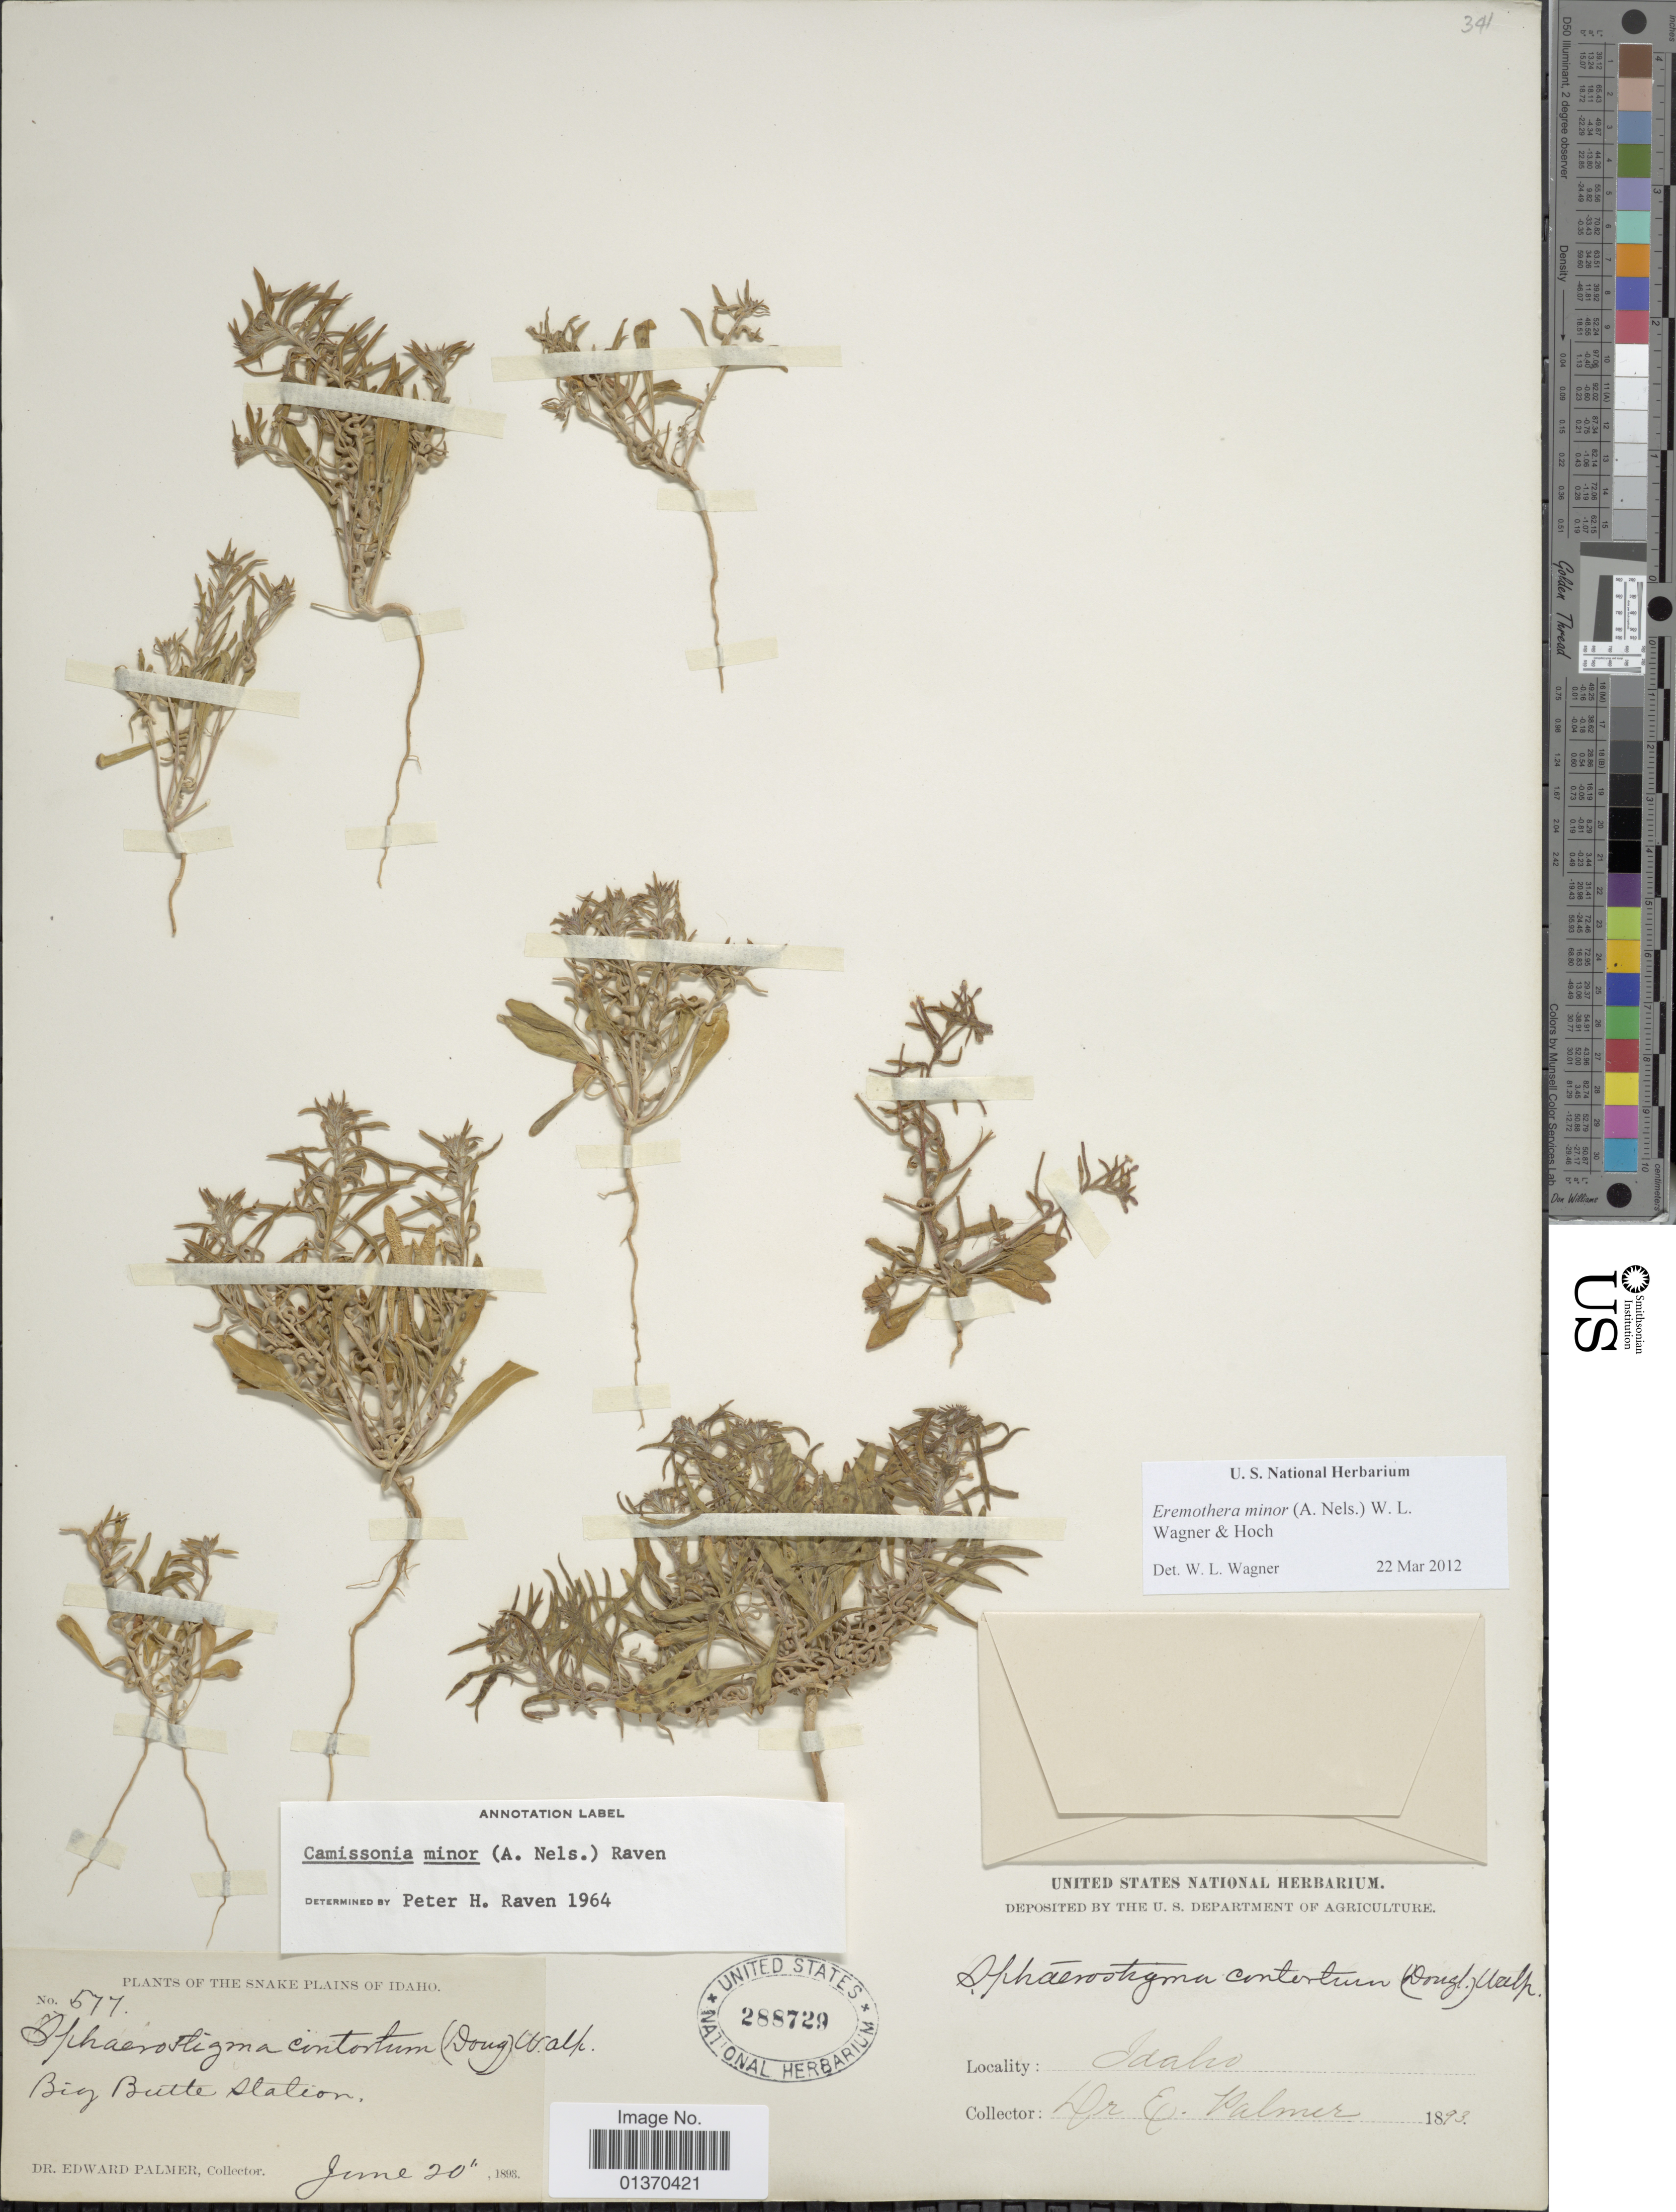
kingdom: Plantae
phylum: Tracheophyta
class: Magnoliopsida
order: Myrtales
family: Onagraceae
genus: Eremothera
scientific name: Eremothera minor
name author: (A. Nelson) W.L. Wagner & Hoch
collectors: E. Palmer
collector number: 577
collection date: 1893-06-20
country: United States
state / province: Idaho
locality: The Snake Plains of Idaho, Big Butte Station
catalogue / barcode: US 288729